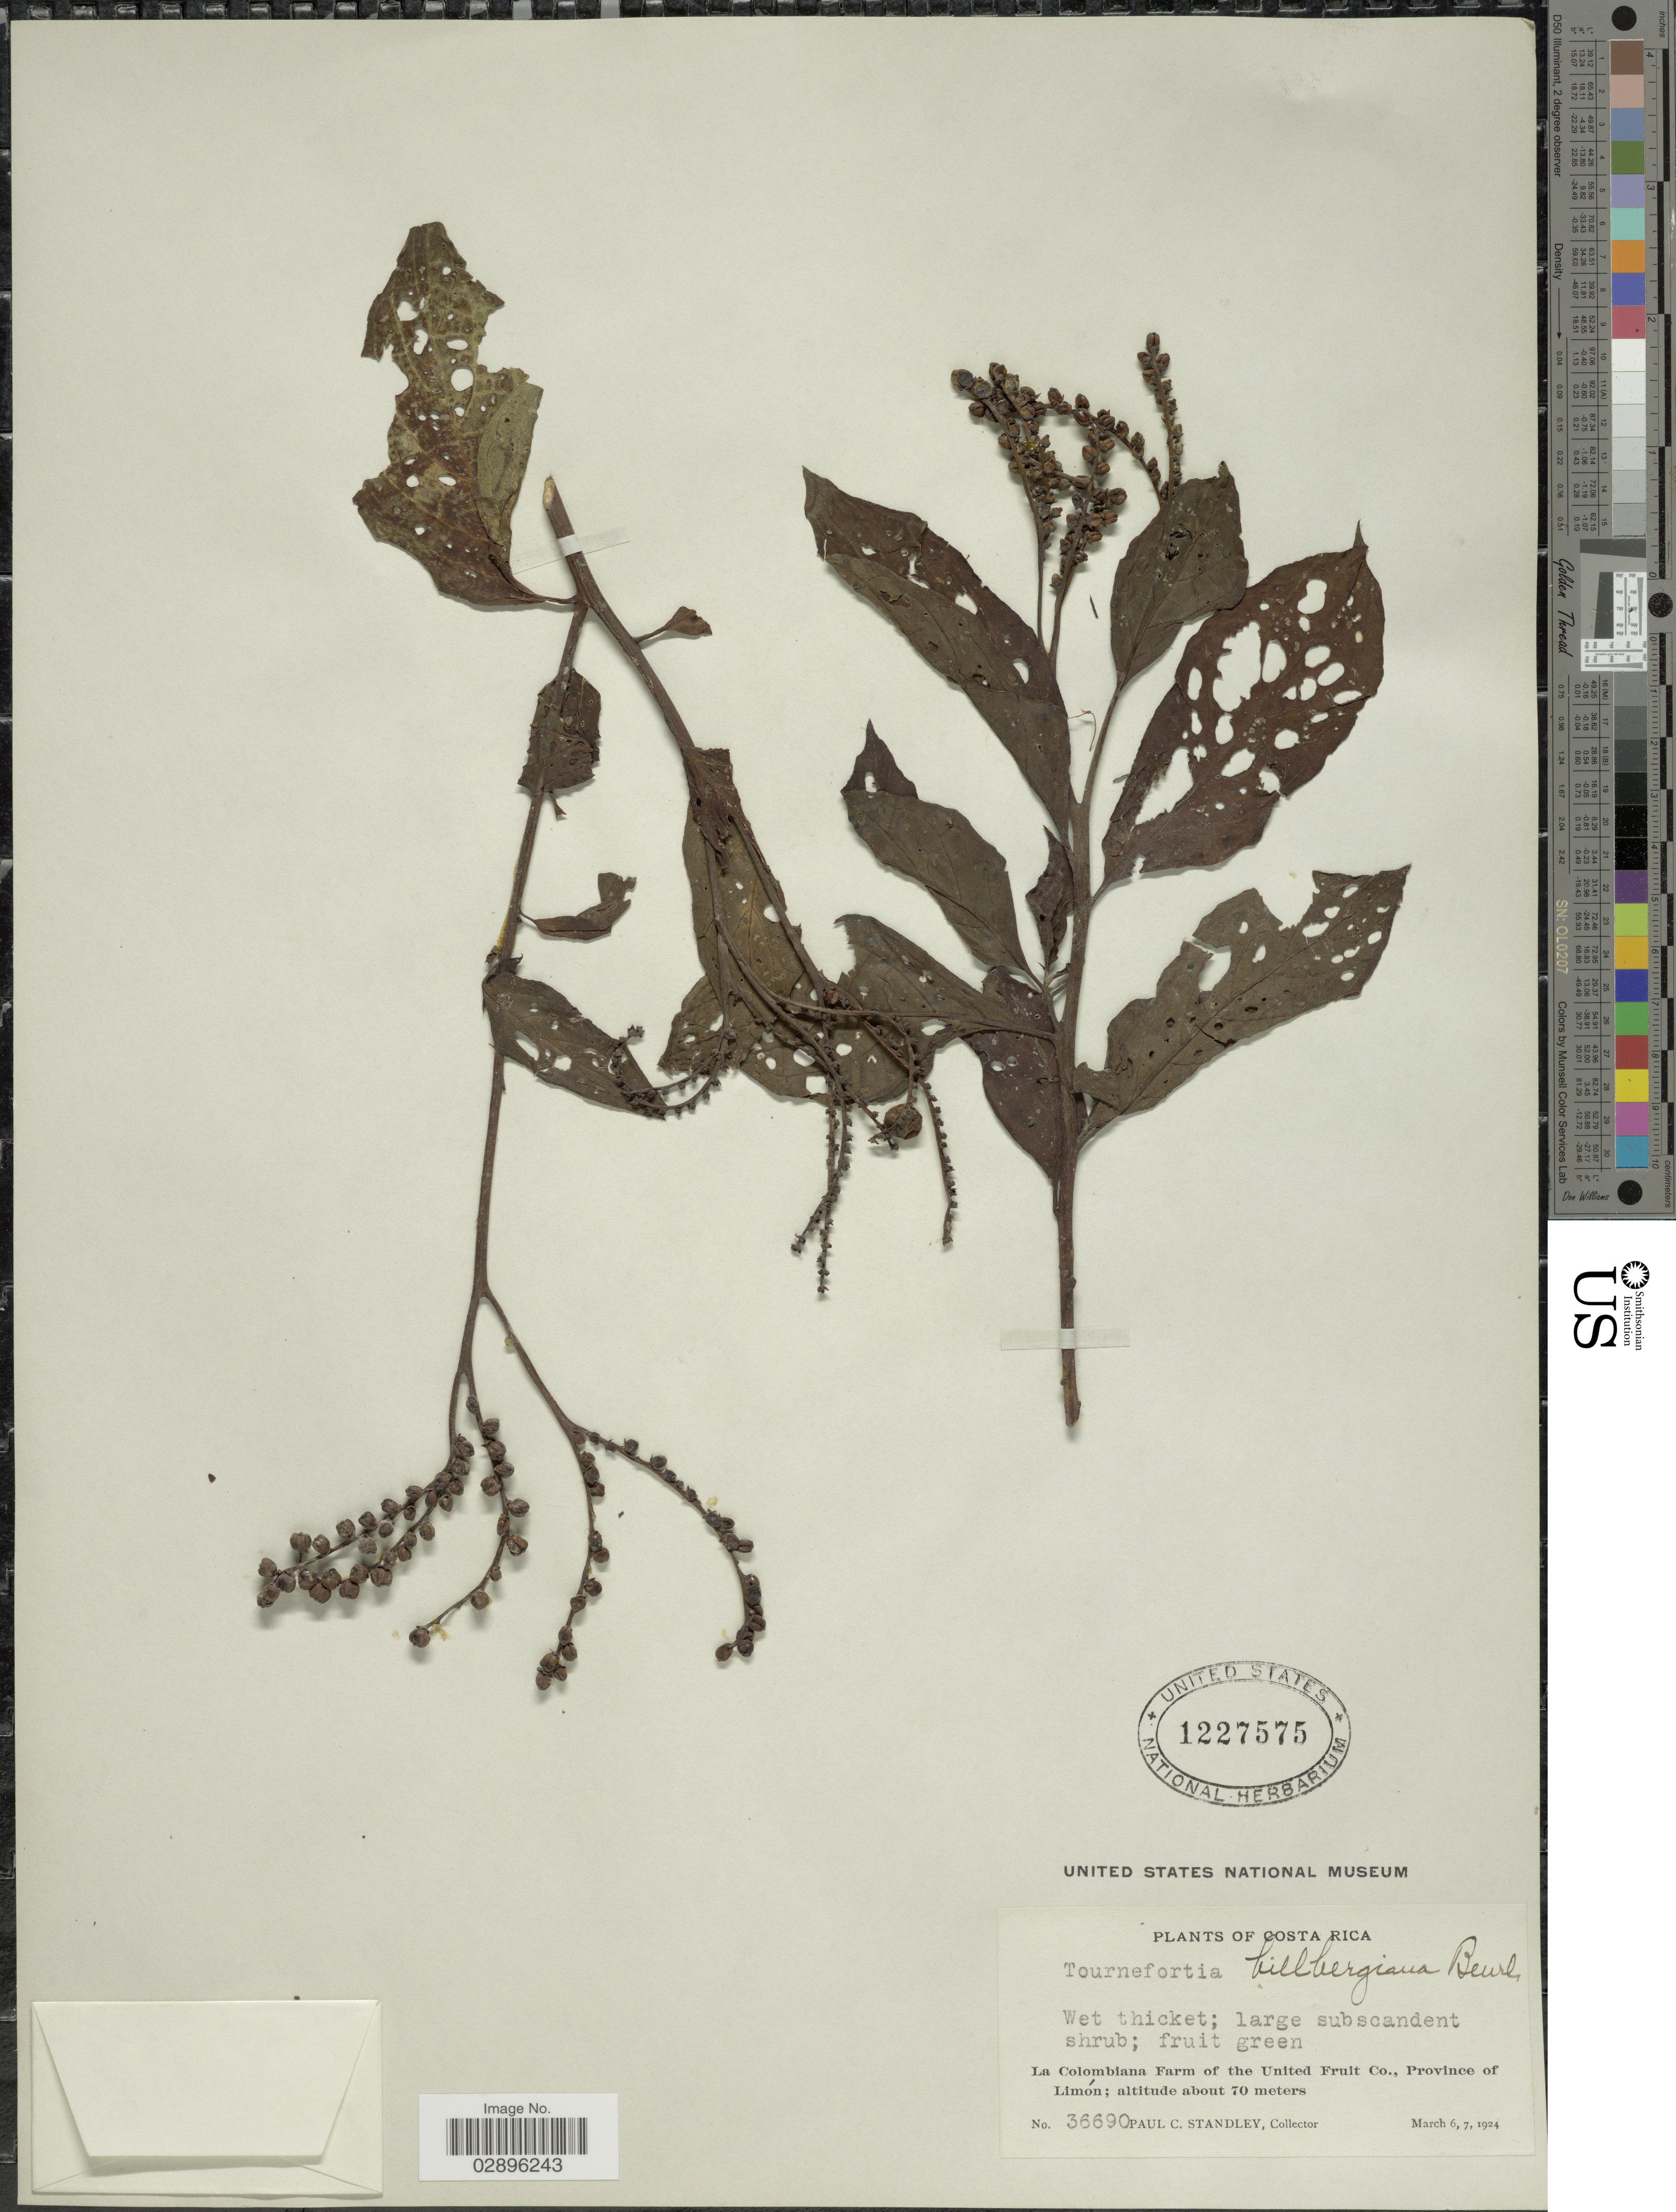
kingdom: Plantae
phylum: Tracheophyta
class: Magnoliopsida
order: Boraginales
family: Heliotropiaceae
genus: Tournefortia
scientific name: Tournefortia angustiflora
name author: Ruiz & Pav.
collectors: P. C. Standley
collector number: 36690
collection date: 1924-03-06/1924-03-07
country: Costa Rica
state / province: Limón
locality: La Colombiana Farm of the United Fruit Co.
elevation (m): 70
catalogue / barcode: US 1227575